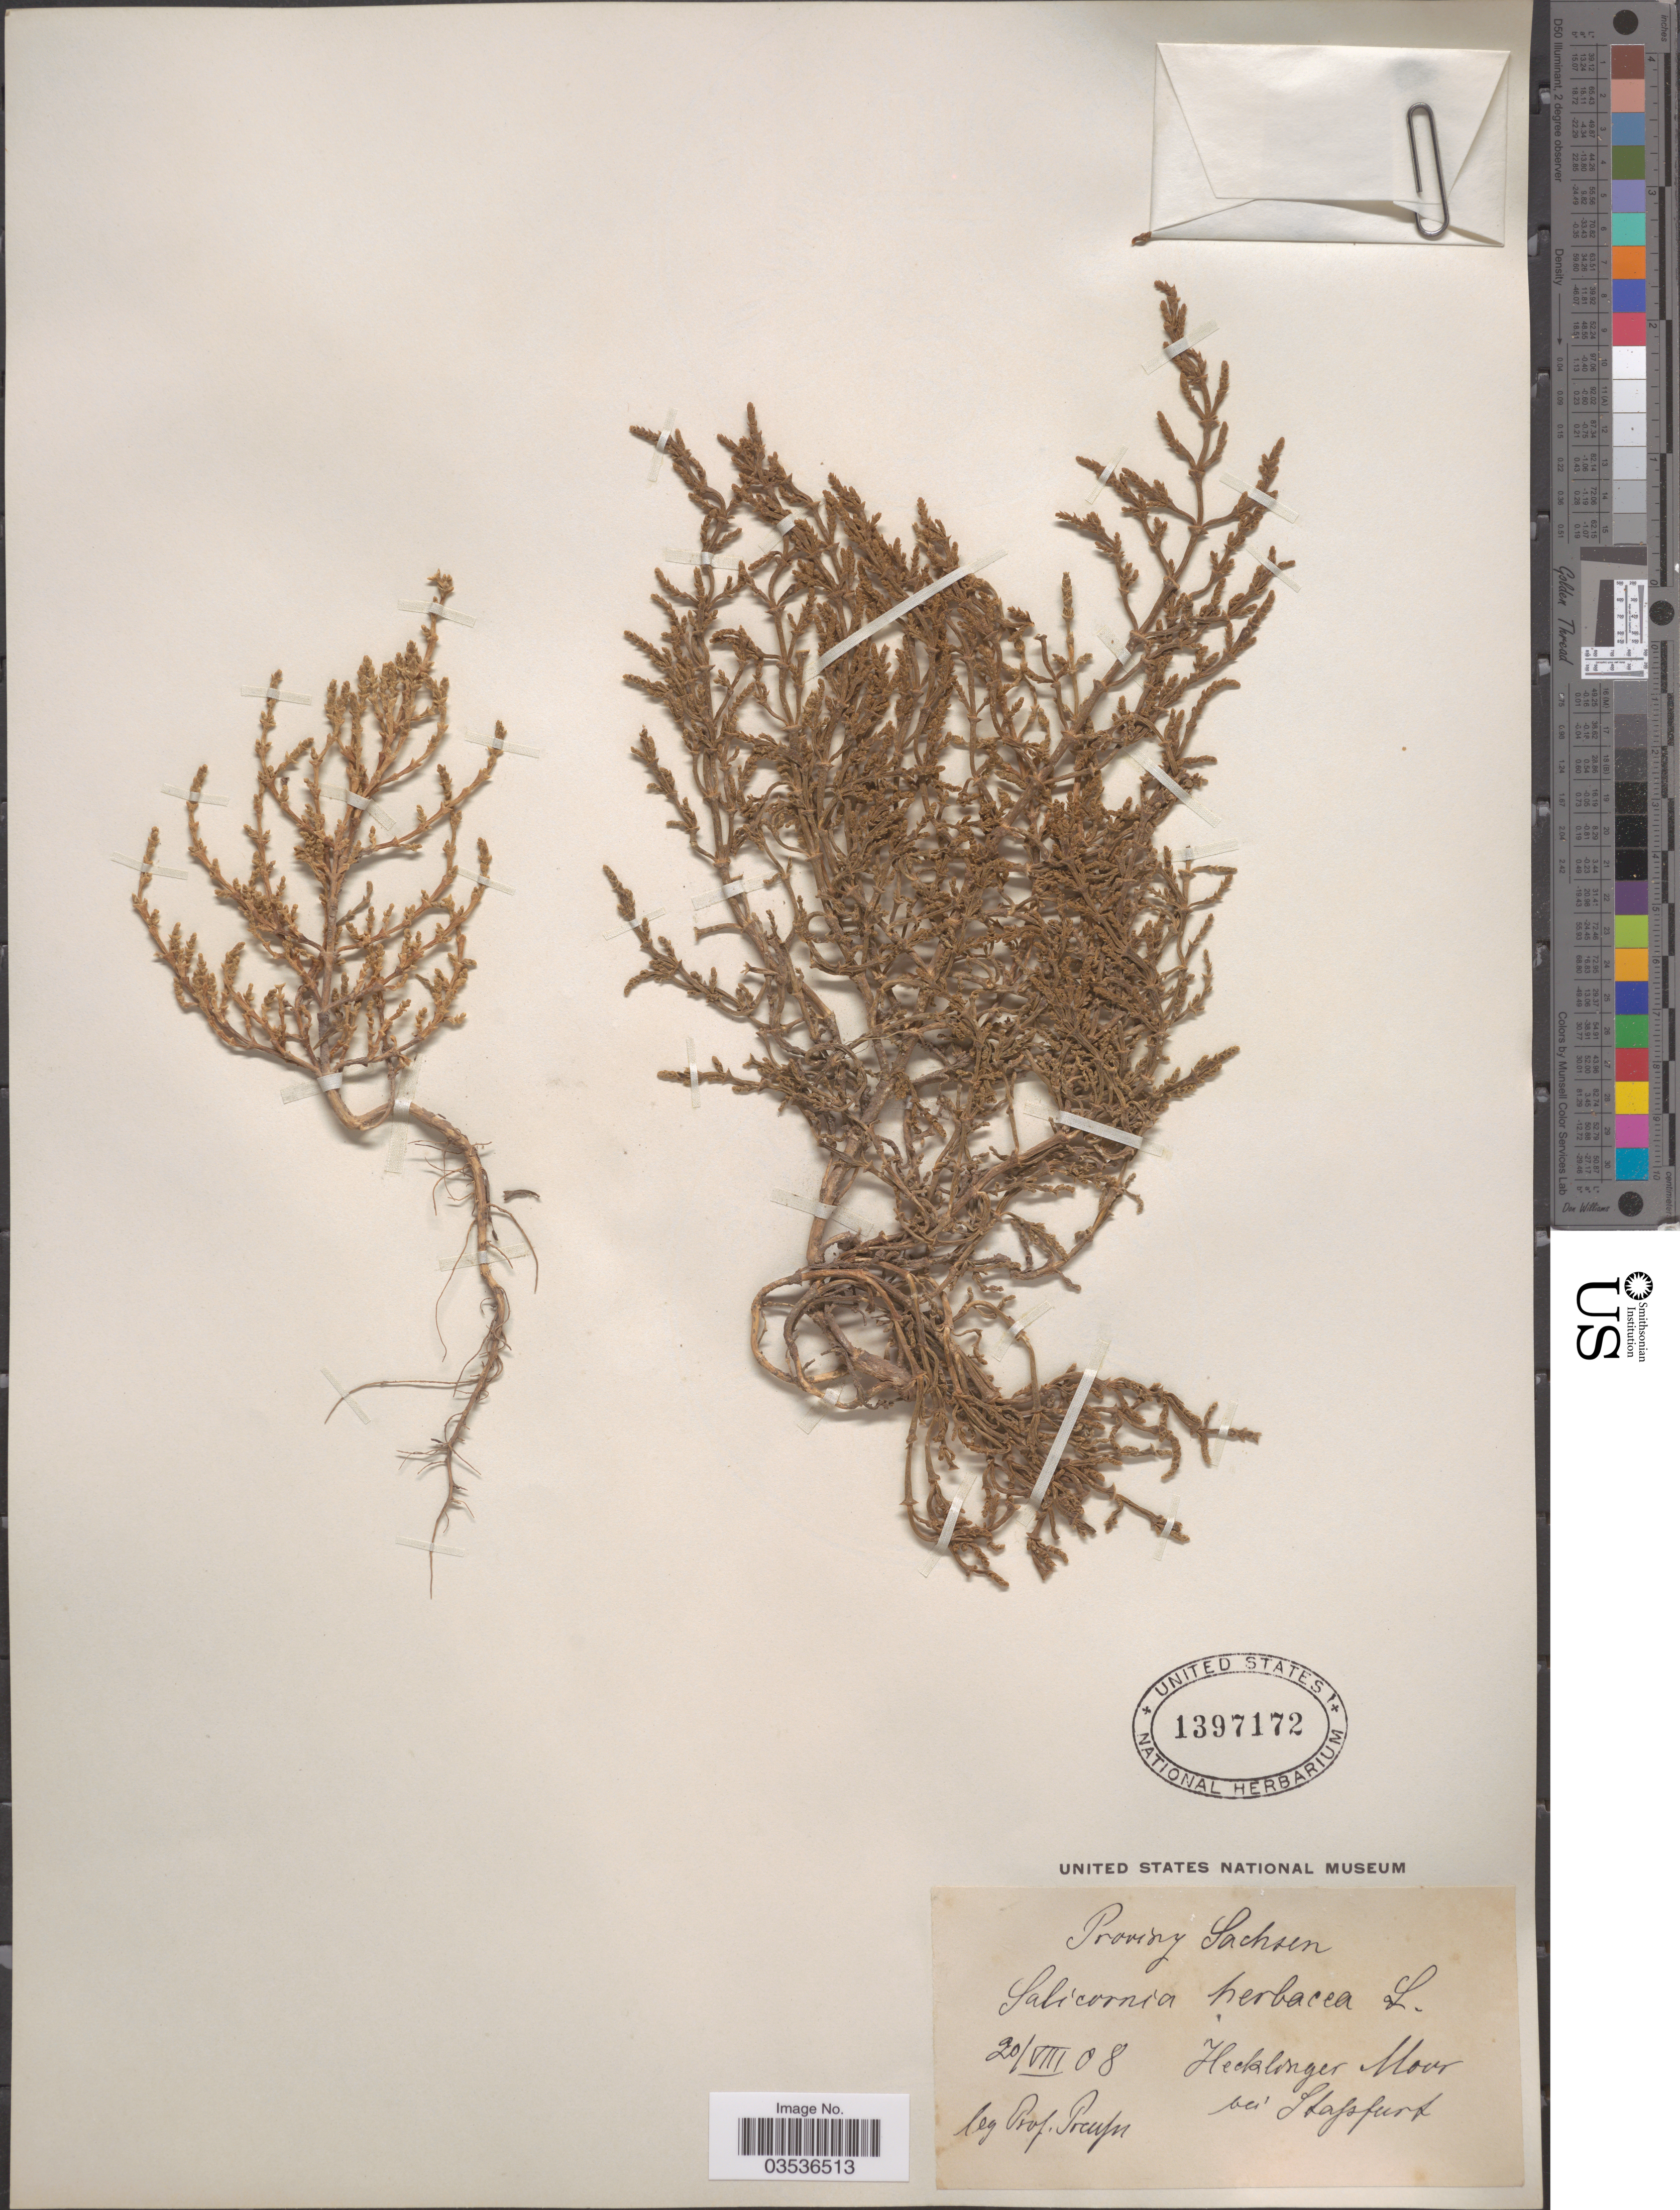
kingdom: Plantae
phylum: Tracheophyta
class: Magnoliopsida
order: Caryophyllales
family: Amaranthaceae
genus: Salicornia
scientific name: Salicornia herbacea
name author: L.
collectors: Prof. Preuss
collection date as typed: Transcribed d/m/y: 20/8/8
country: Germany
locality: Providny Sachsen. Hecklinger [interpreted] Mour [interpreted] bei Stassfurt.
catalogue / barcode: US 1397172